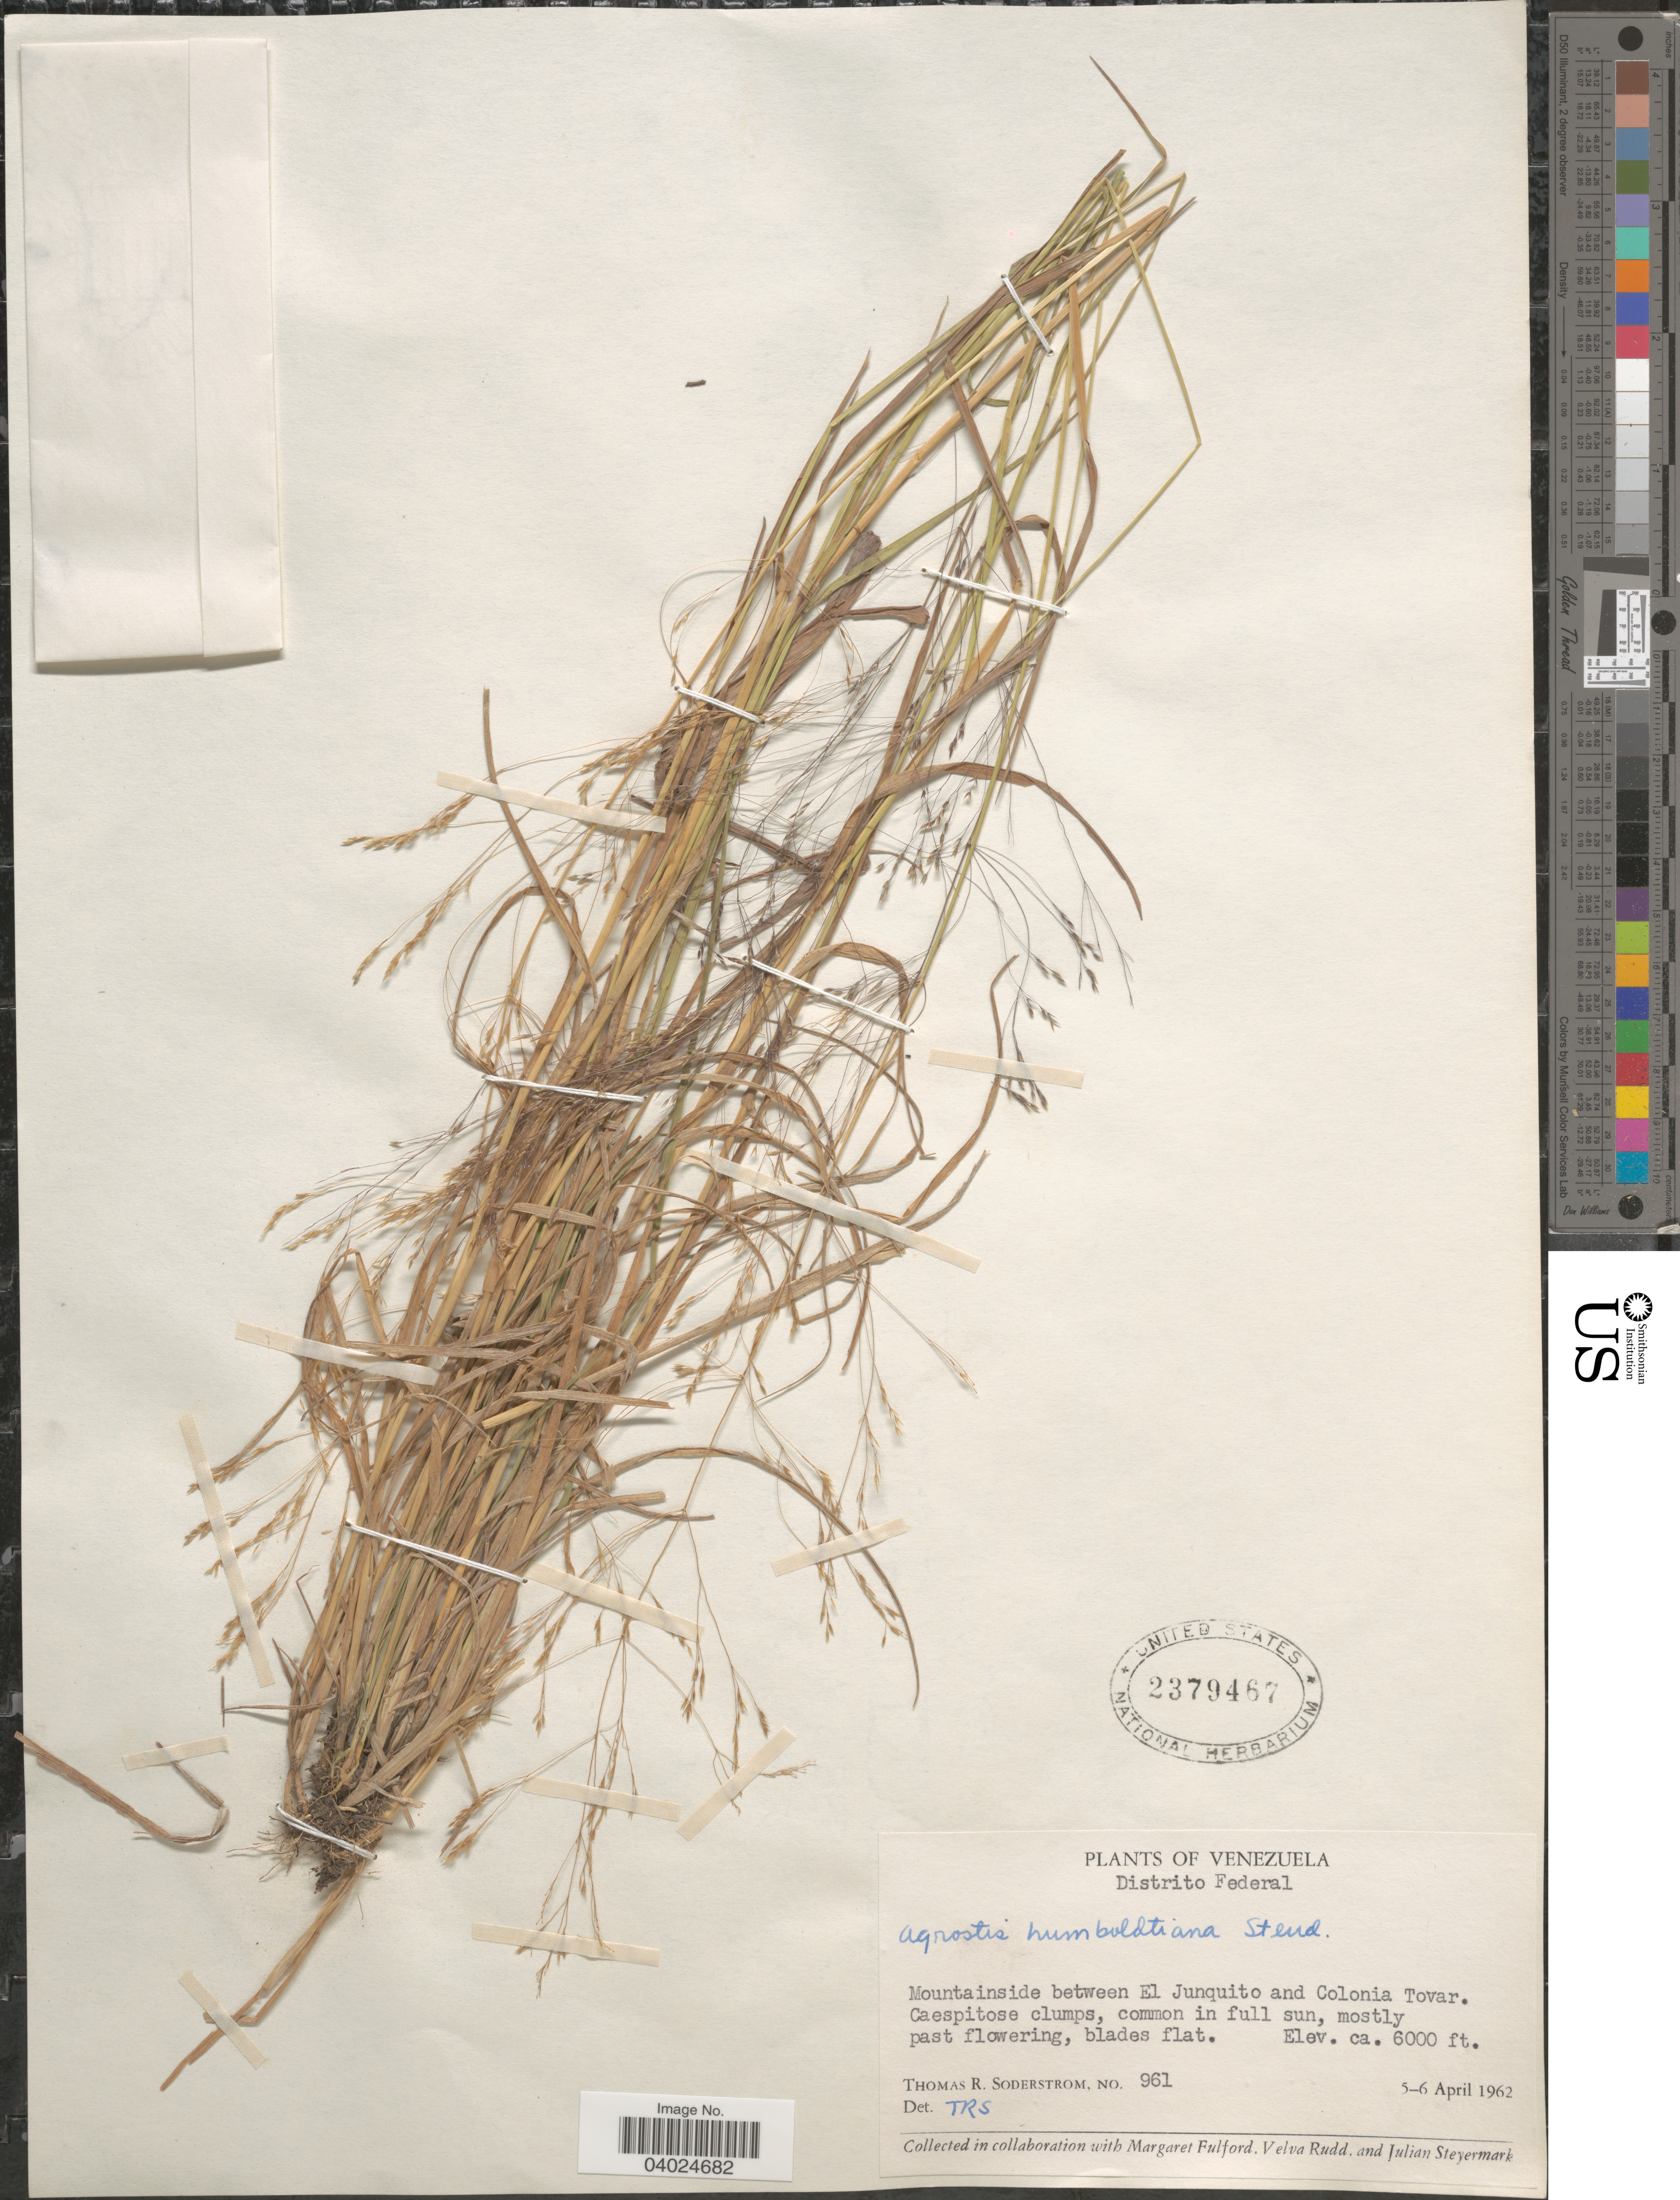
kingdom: Plantae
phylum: Tracheophyta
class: Liliopsida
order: Poales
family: Poaceae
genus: Agrostis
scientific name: Agrostis perennans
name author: (Walter) Tuck.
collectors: T. R. Soderstrom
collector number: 961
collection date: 1962-04-05/1962-04-06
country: Venezuela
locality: Distrito Federal. Mountainside between El Junquito and Colonia Tovar.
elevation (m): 1829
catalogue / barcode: US 2379467